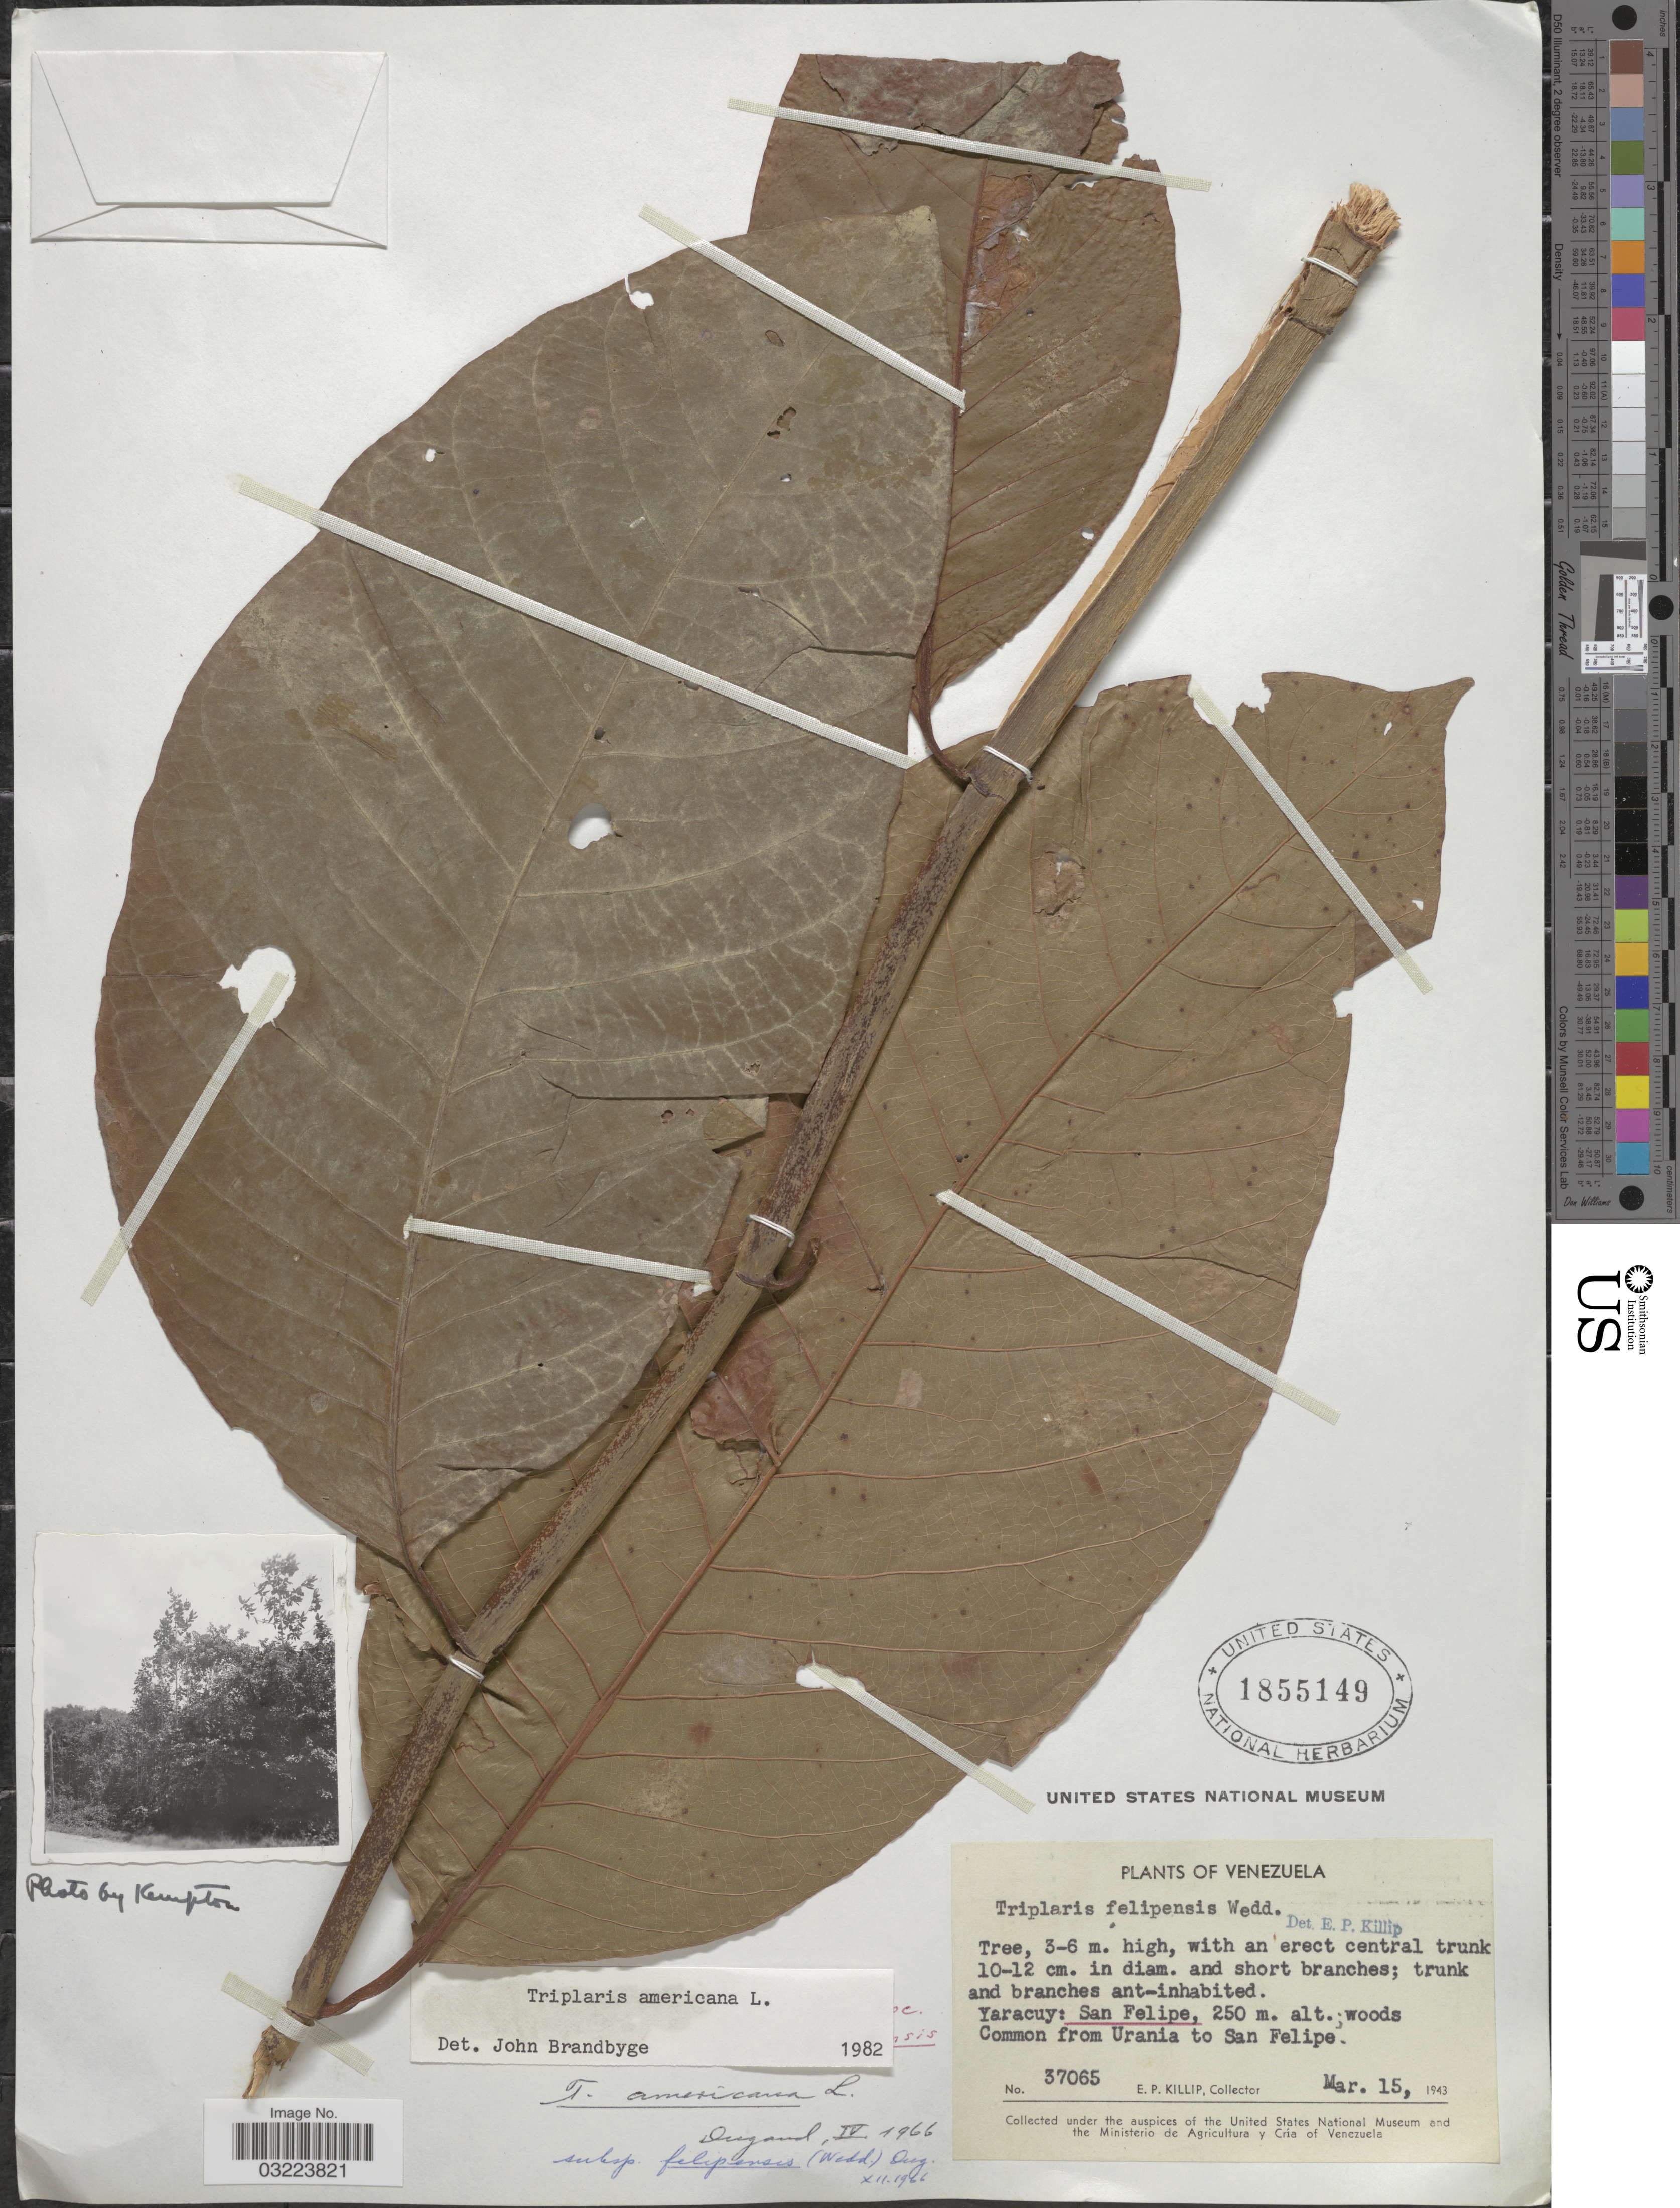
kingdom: Plantae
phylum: Tracheophyta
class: Magnoliopsida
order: Caryophyllales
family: Polygonaceae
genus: Triplaris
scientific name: Triplaris americana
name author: L.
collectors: E. P. Killip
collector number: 37065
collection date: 1943-03-15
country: Venezuela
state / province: Yaracuy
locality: San Felipe.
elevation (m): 250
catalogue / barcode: US 1855149